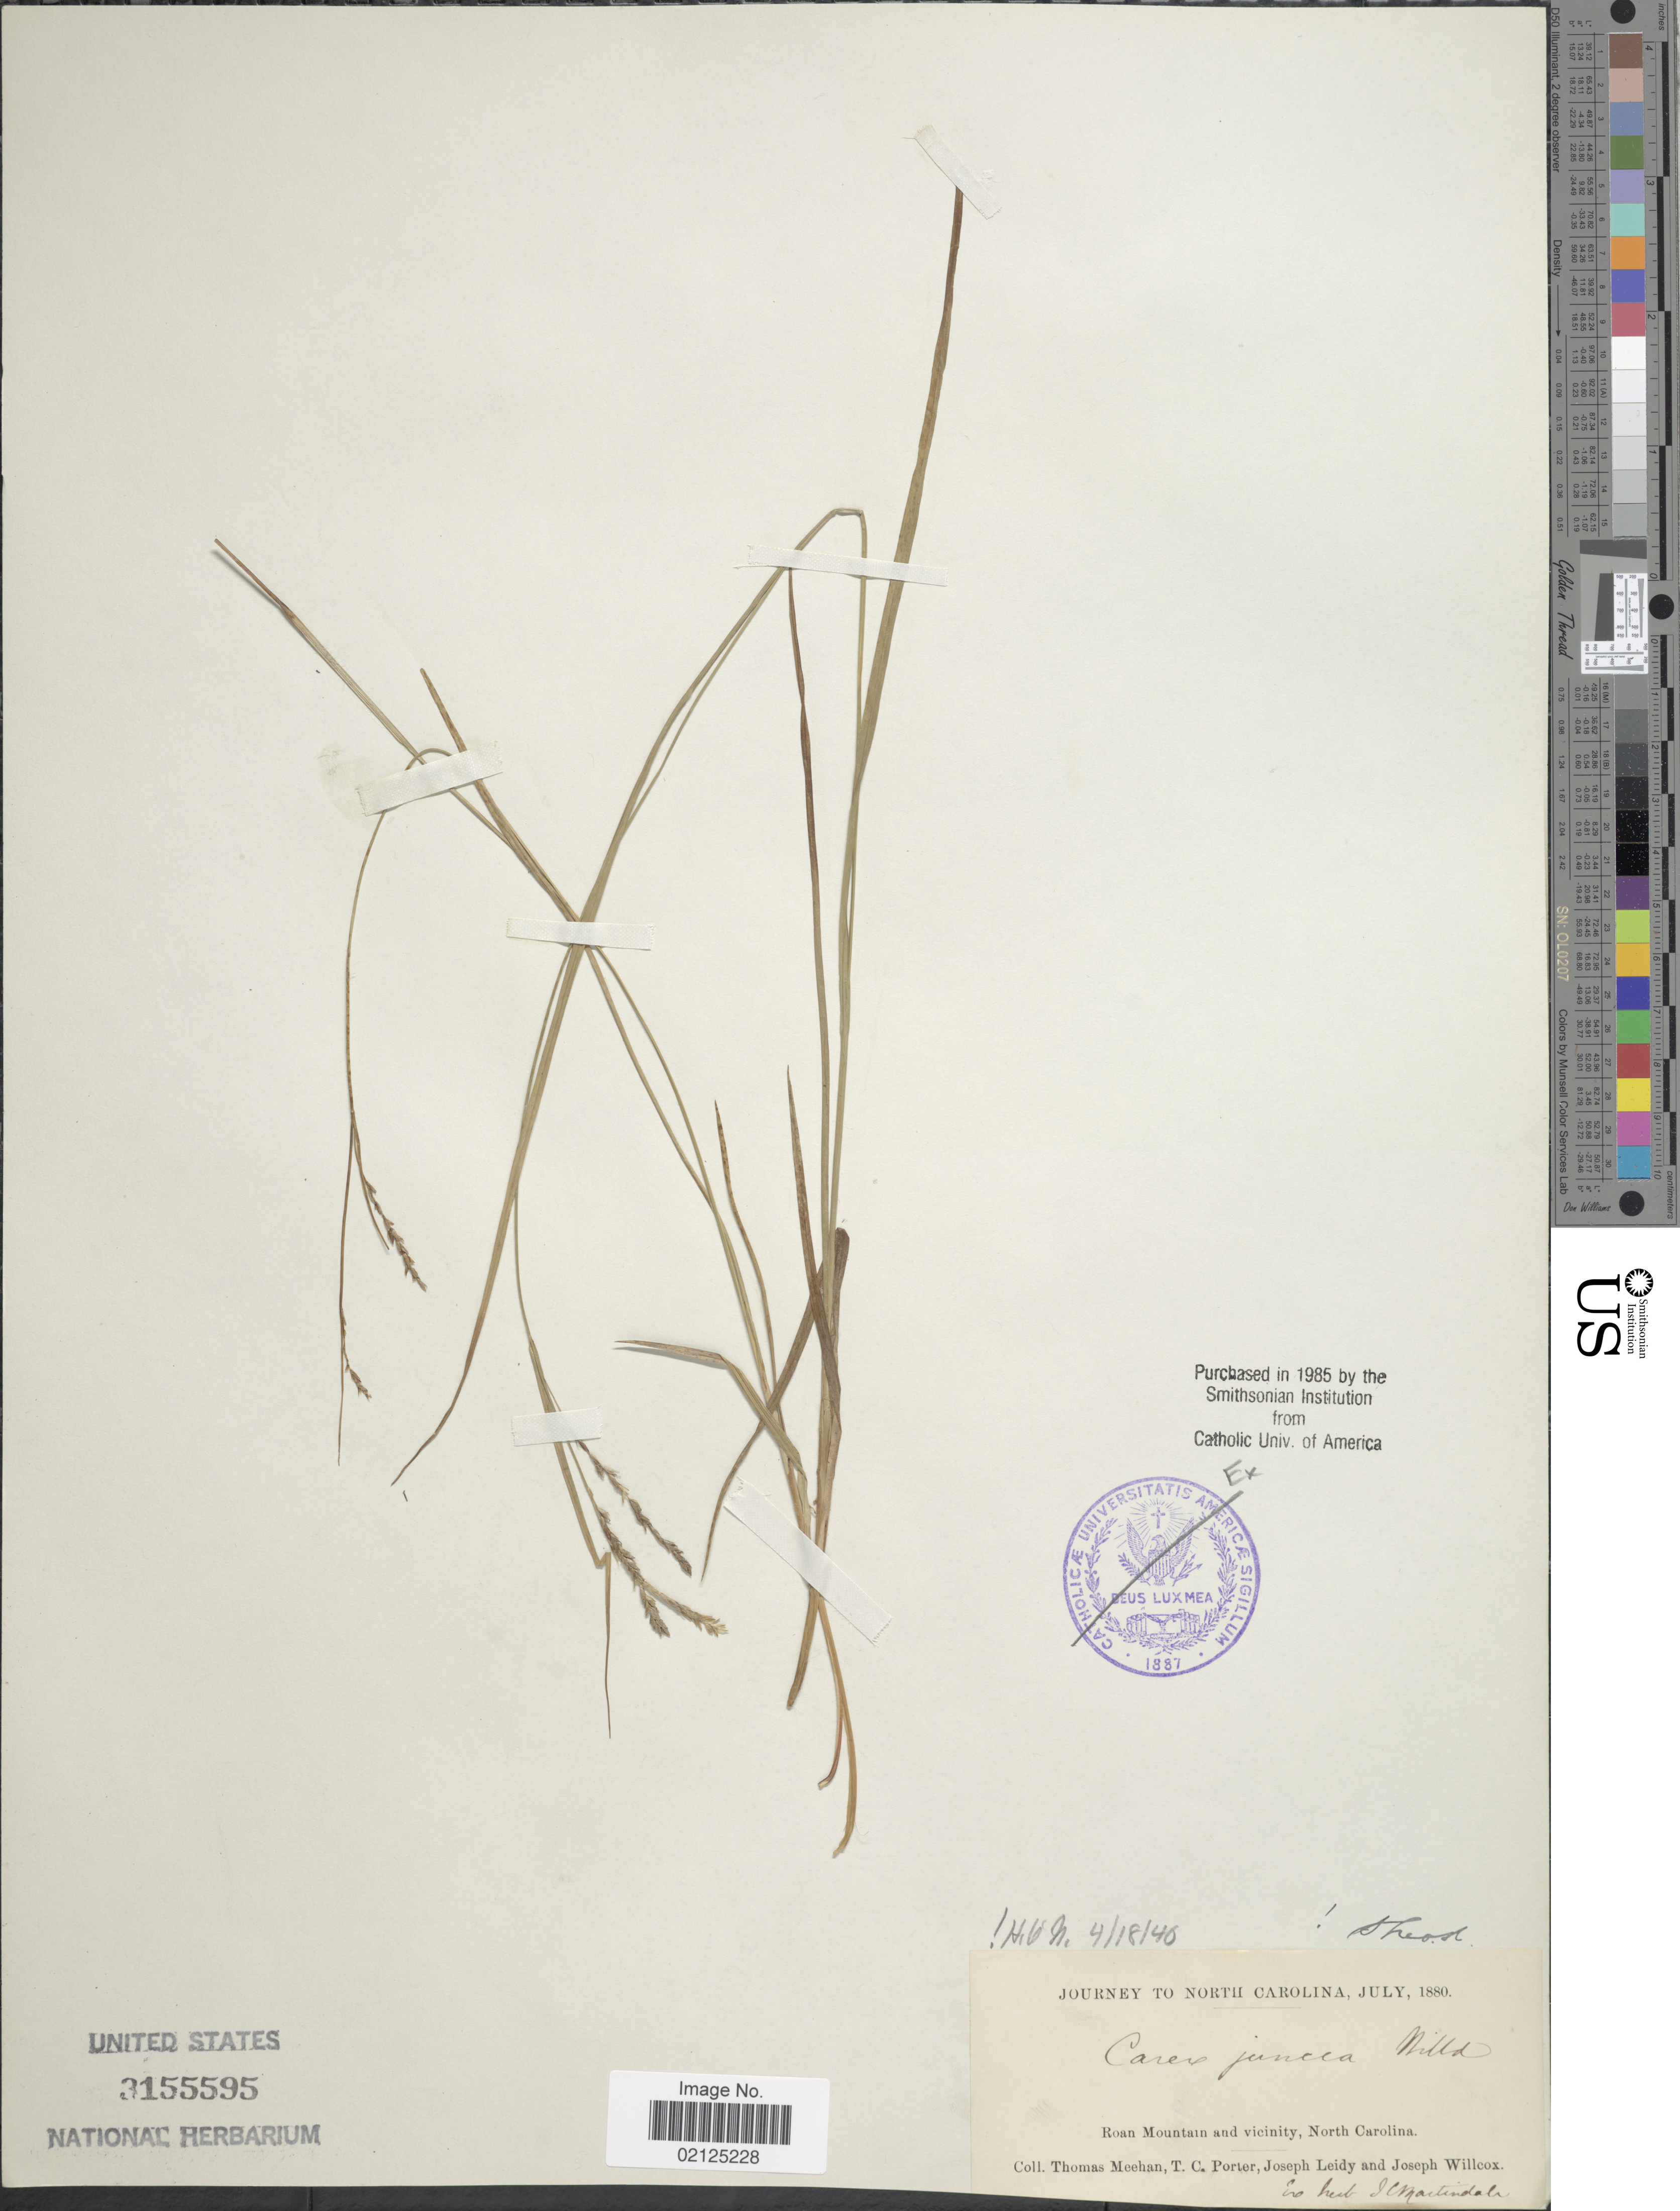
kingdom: Plantae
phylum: Tracheophyta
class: Liliopsida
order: Poales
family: Cyperaceae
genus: Carex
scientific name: Carex misera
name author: Buckley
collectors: T. Meehan, T. Porter, J. Leidy & J. Willcox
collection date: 1880-07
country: United States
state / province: North Carolina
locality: Roan Mountain and vicinity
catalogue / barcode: US 3155595